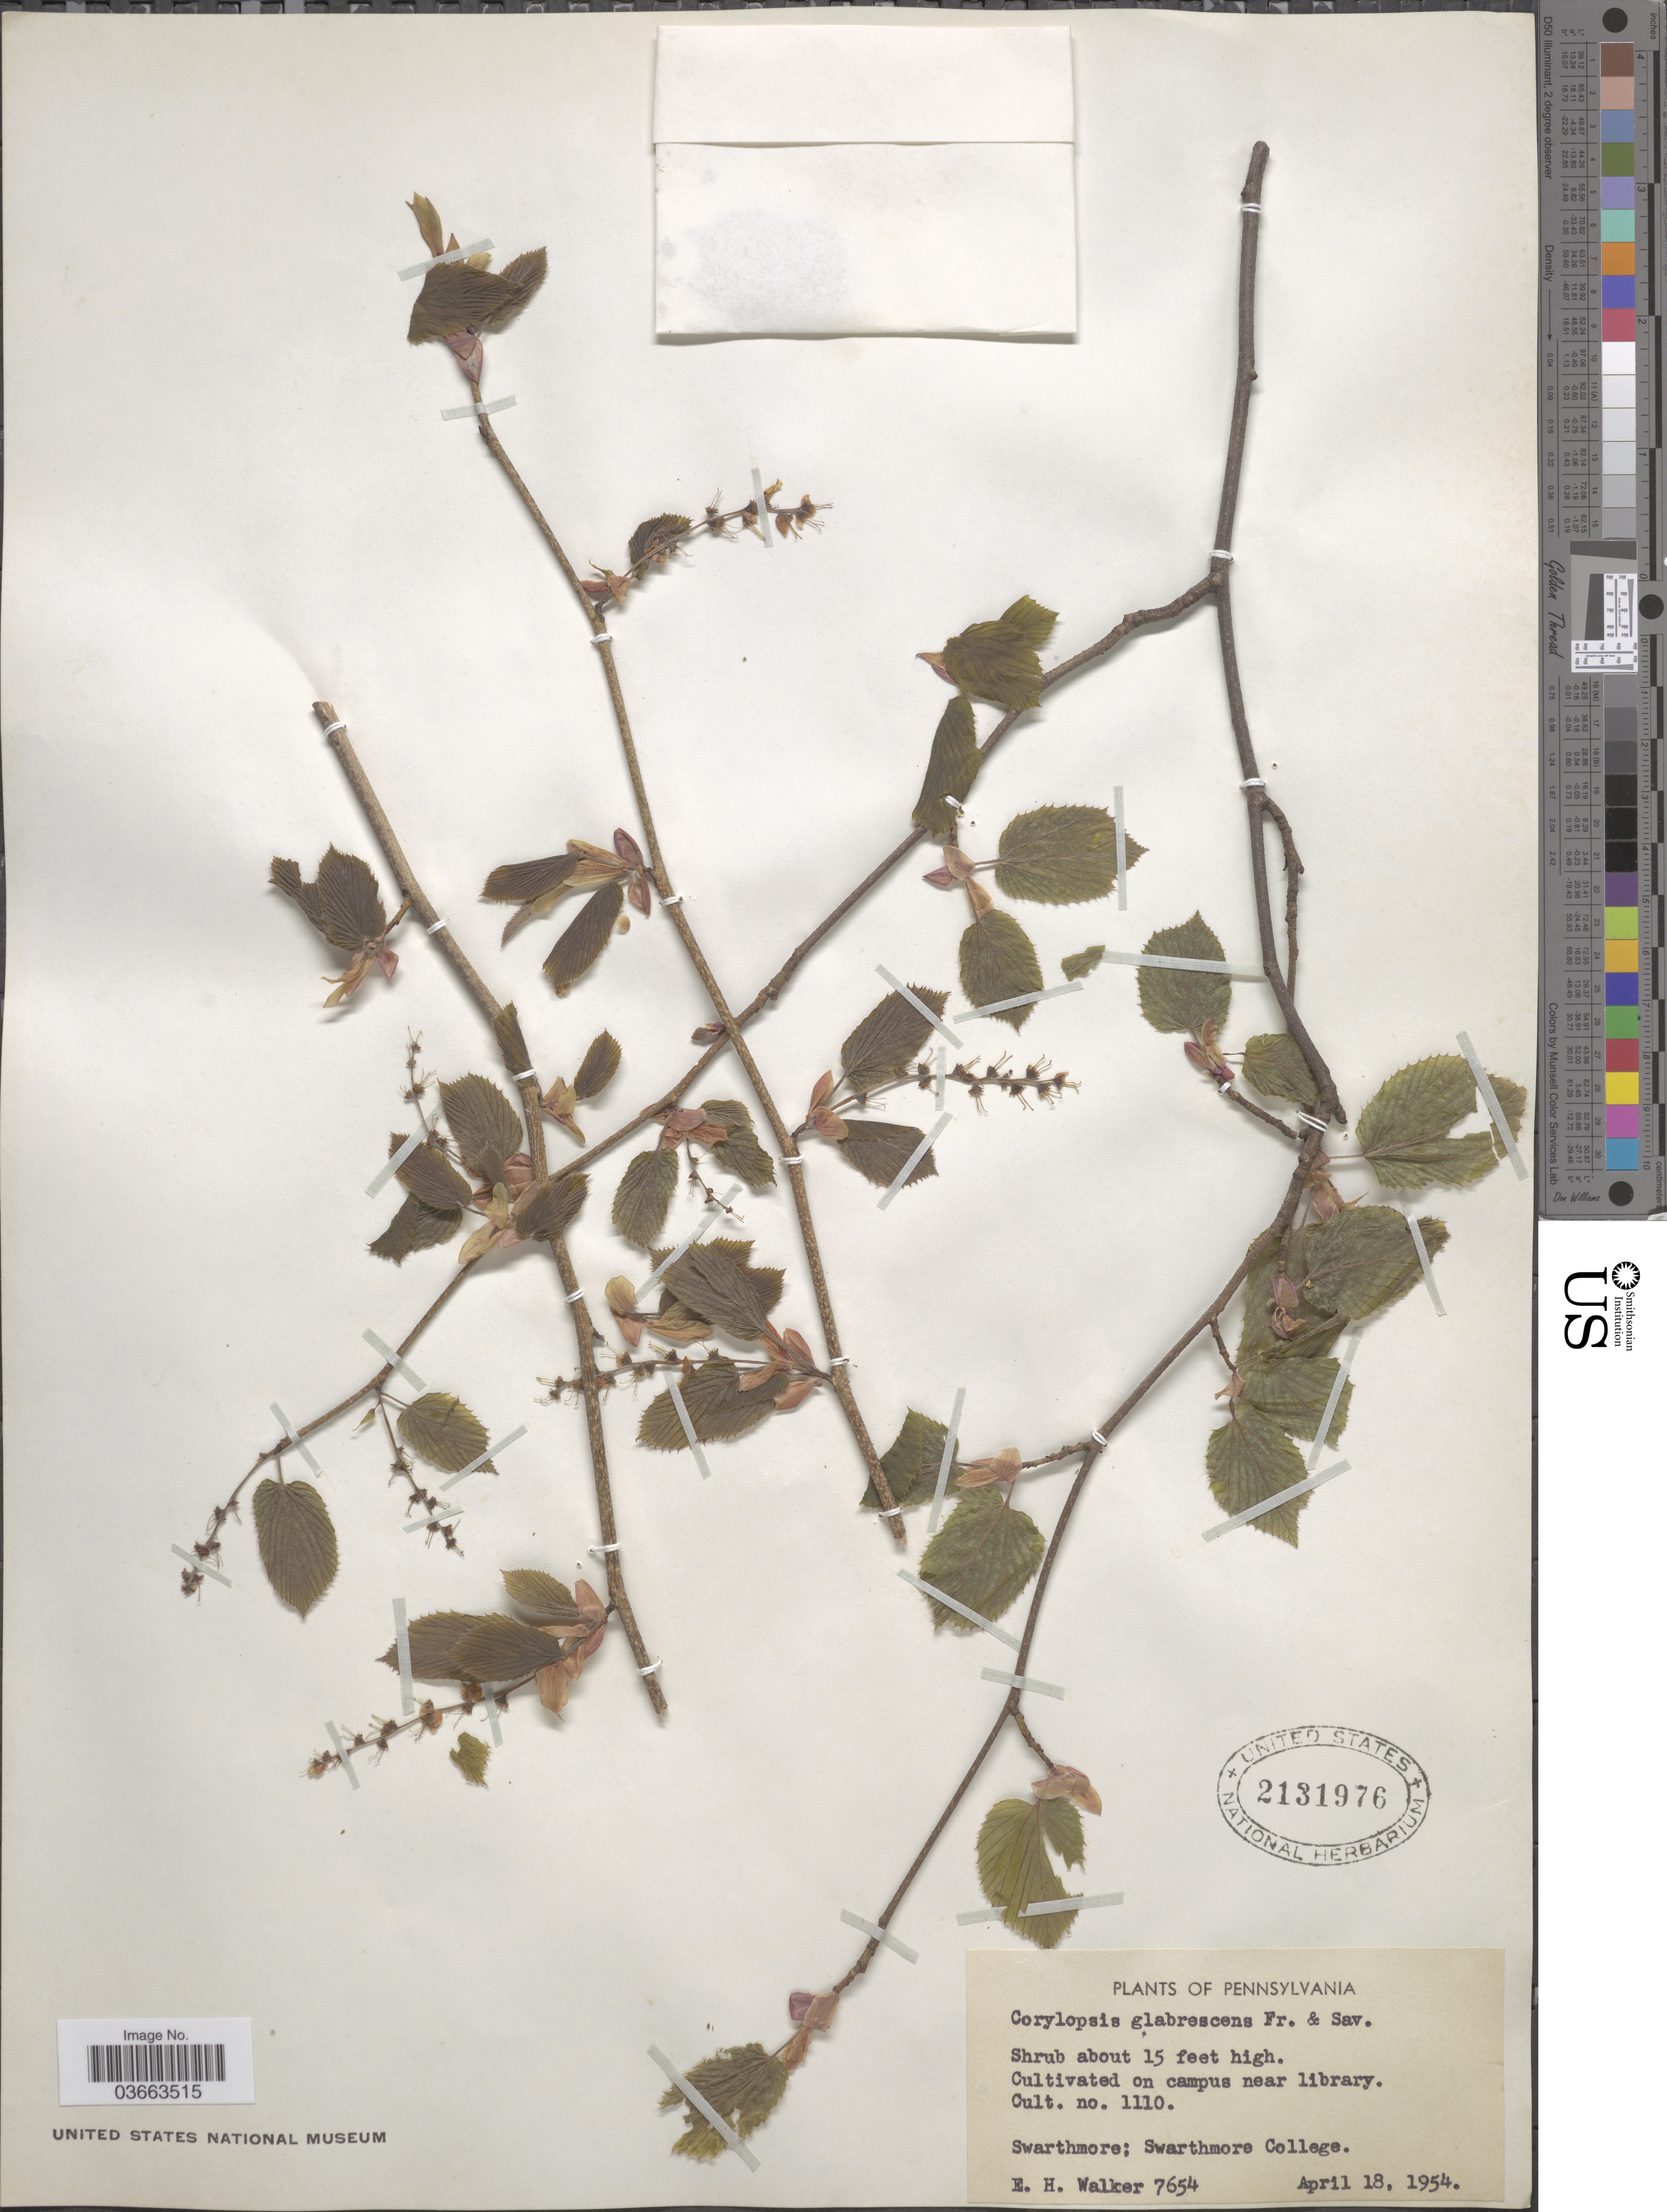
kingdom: Plantae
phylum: Tracheophyta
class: Magnoliopsida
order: Saxifragales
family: Hamamelidaceae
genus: Corylopsis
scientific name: Corylopsis glabrescens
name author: Franch. & Sav.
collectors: E. H. Walker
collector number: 7654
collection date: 1954-04-18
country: United States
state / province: Pennsylvania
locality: On campus near library. Swarthmore; Swarthmore College.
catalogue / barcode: US 2131976